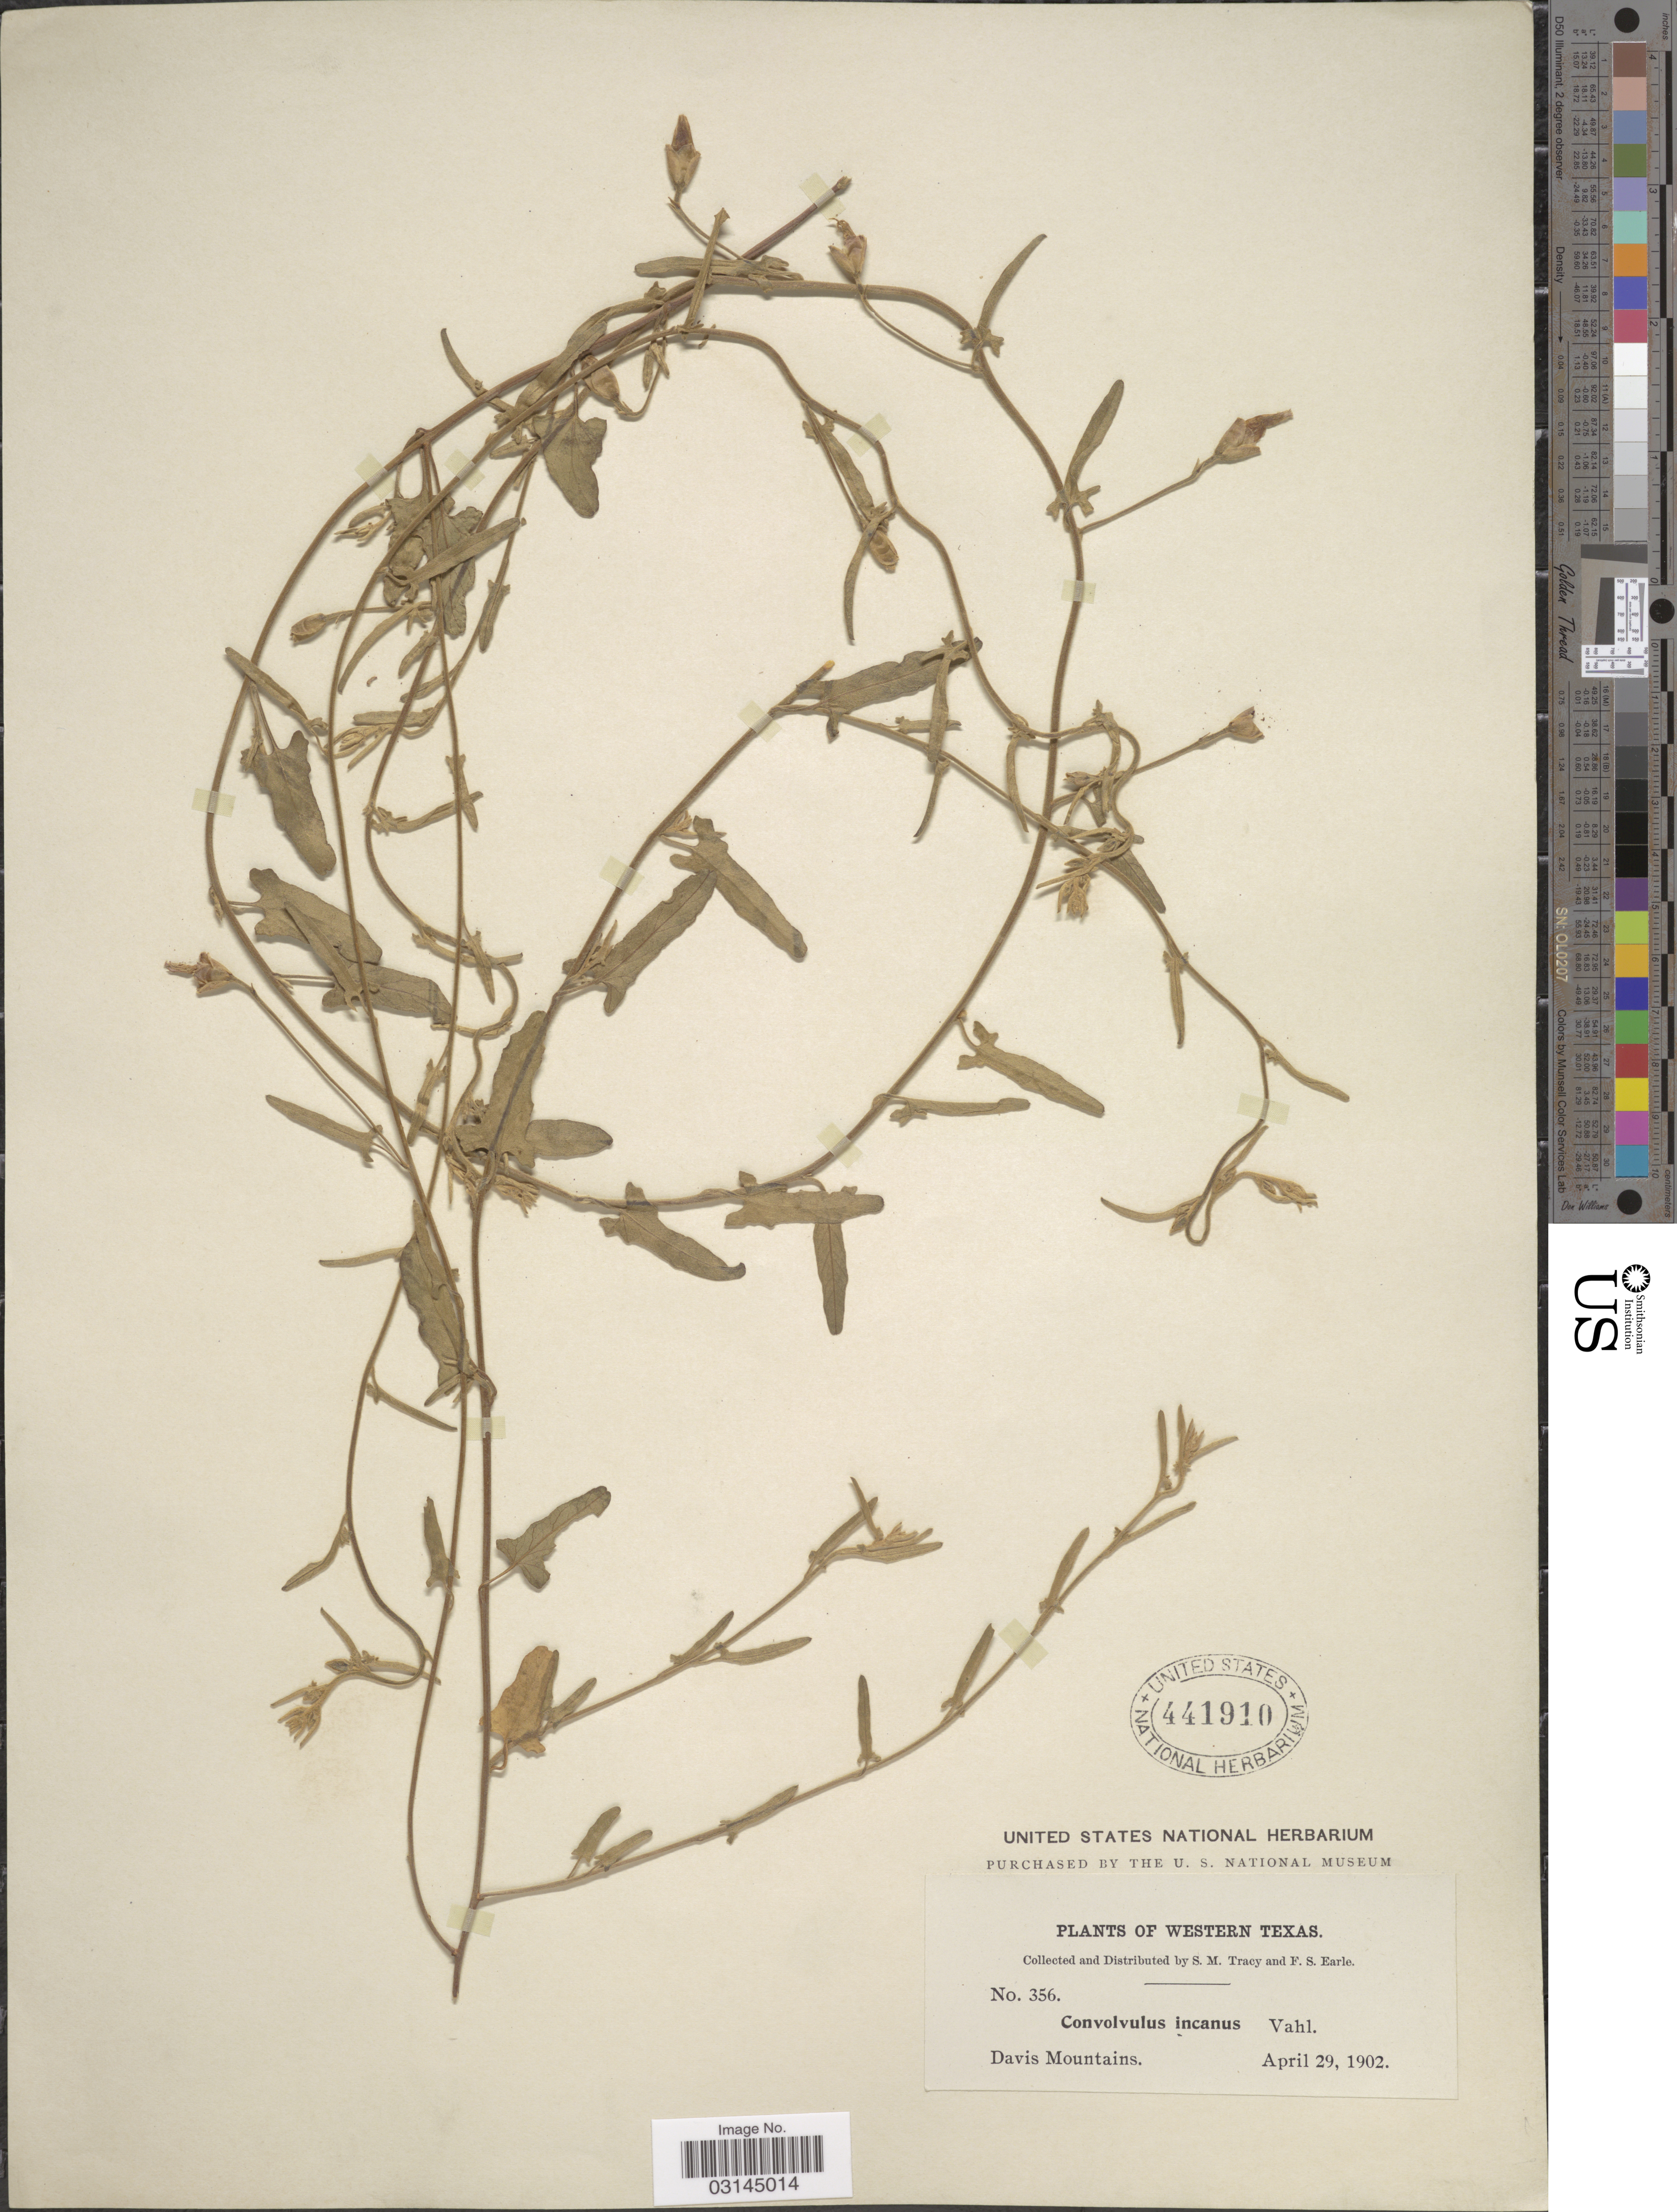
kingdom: Plantae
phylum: Tracheophyta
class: Magnoliopsida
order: Solanales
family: Convolvulaceae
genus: Convolvulus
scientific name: Convolvulus incanus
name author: Vahl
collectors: S. M. Tracy & F. S. Earle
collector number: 356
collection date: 1902-04-29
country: United States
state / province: Texas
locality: Western Texas. Davis Mountains.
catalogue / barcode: US 441910